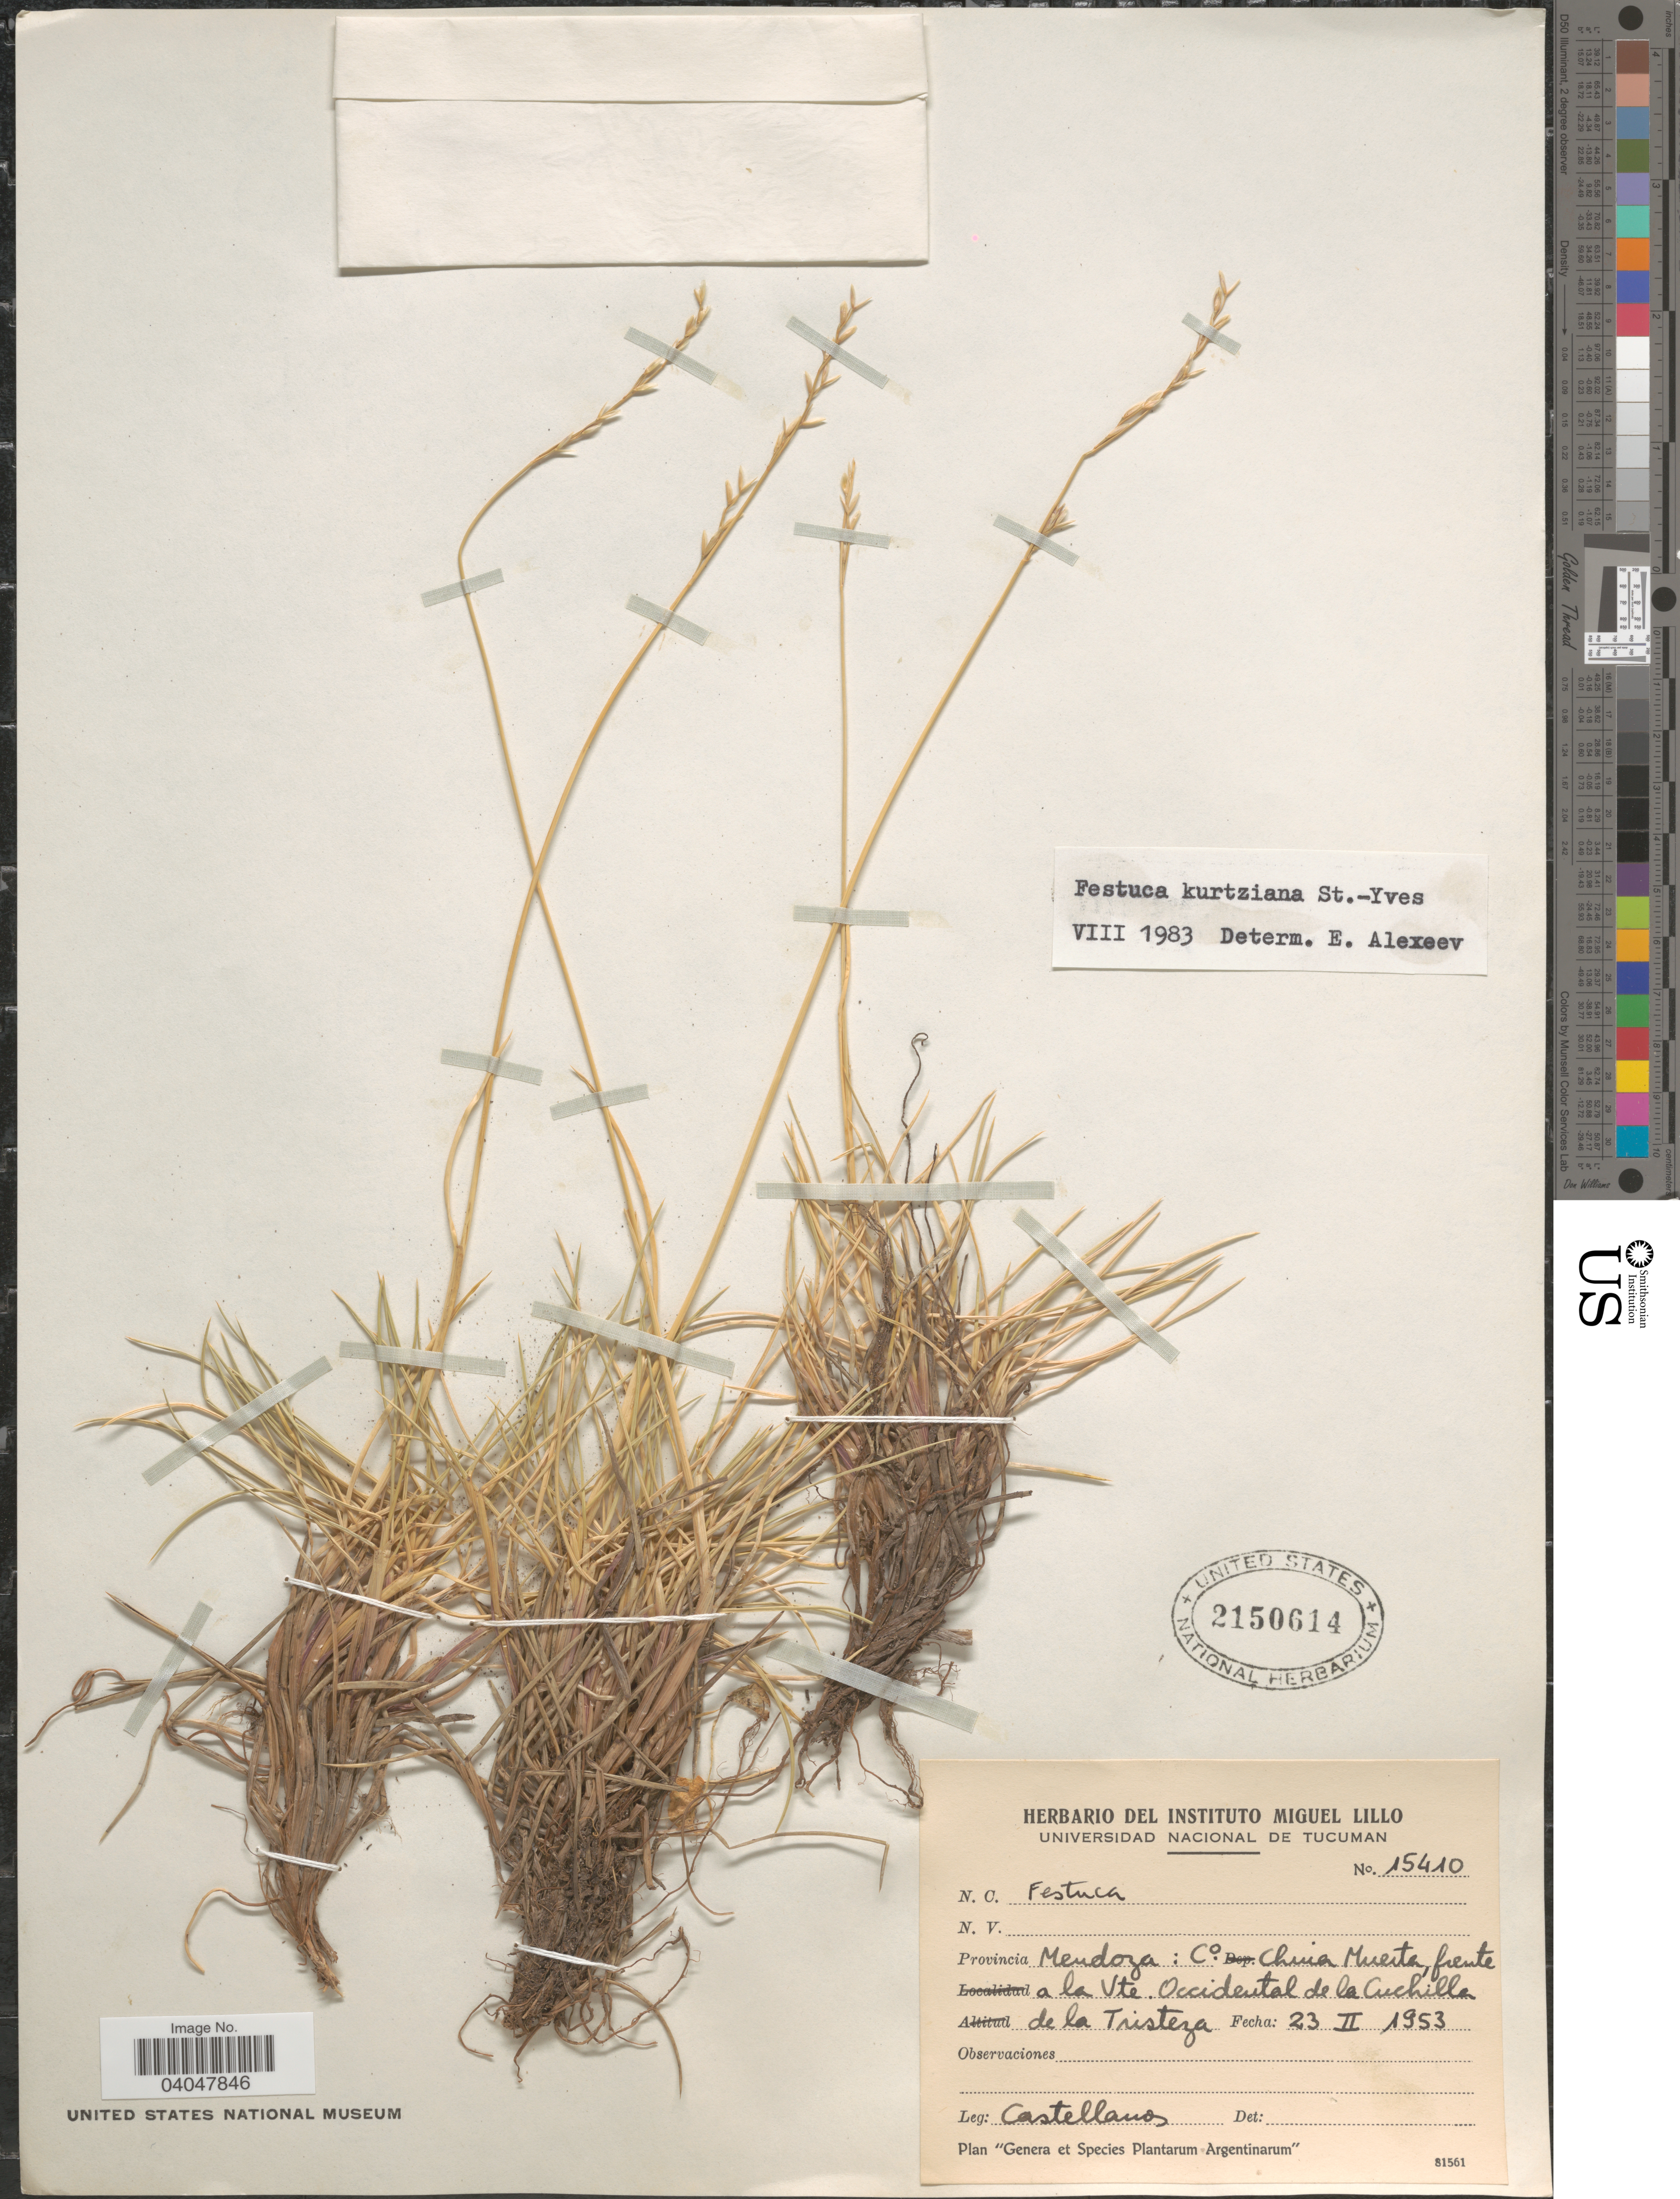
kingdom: Plantae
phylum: Tracheophyta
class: Liliopsida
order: Poales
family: Poaceae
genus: Festuca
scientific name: Festuca kurtziana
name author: St.-Yves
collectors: -- Castellanos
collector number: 15410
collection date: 1953-02-23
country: Argentina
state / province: Mendoza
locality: Provincia Mendoza: Co China Muerta, frente a la Vte. Occidental de la Cuchilla de la Tristeza.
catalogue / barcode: US 2150614